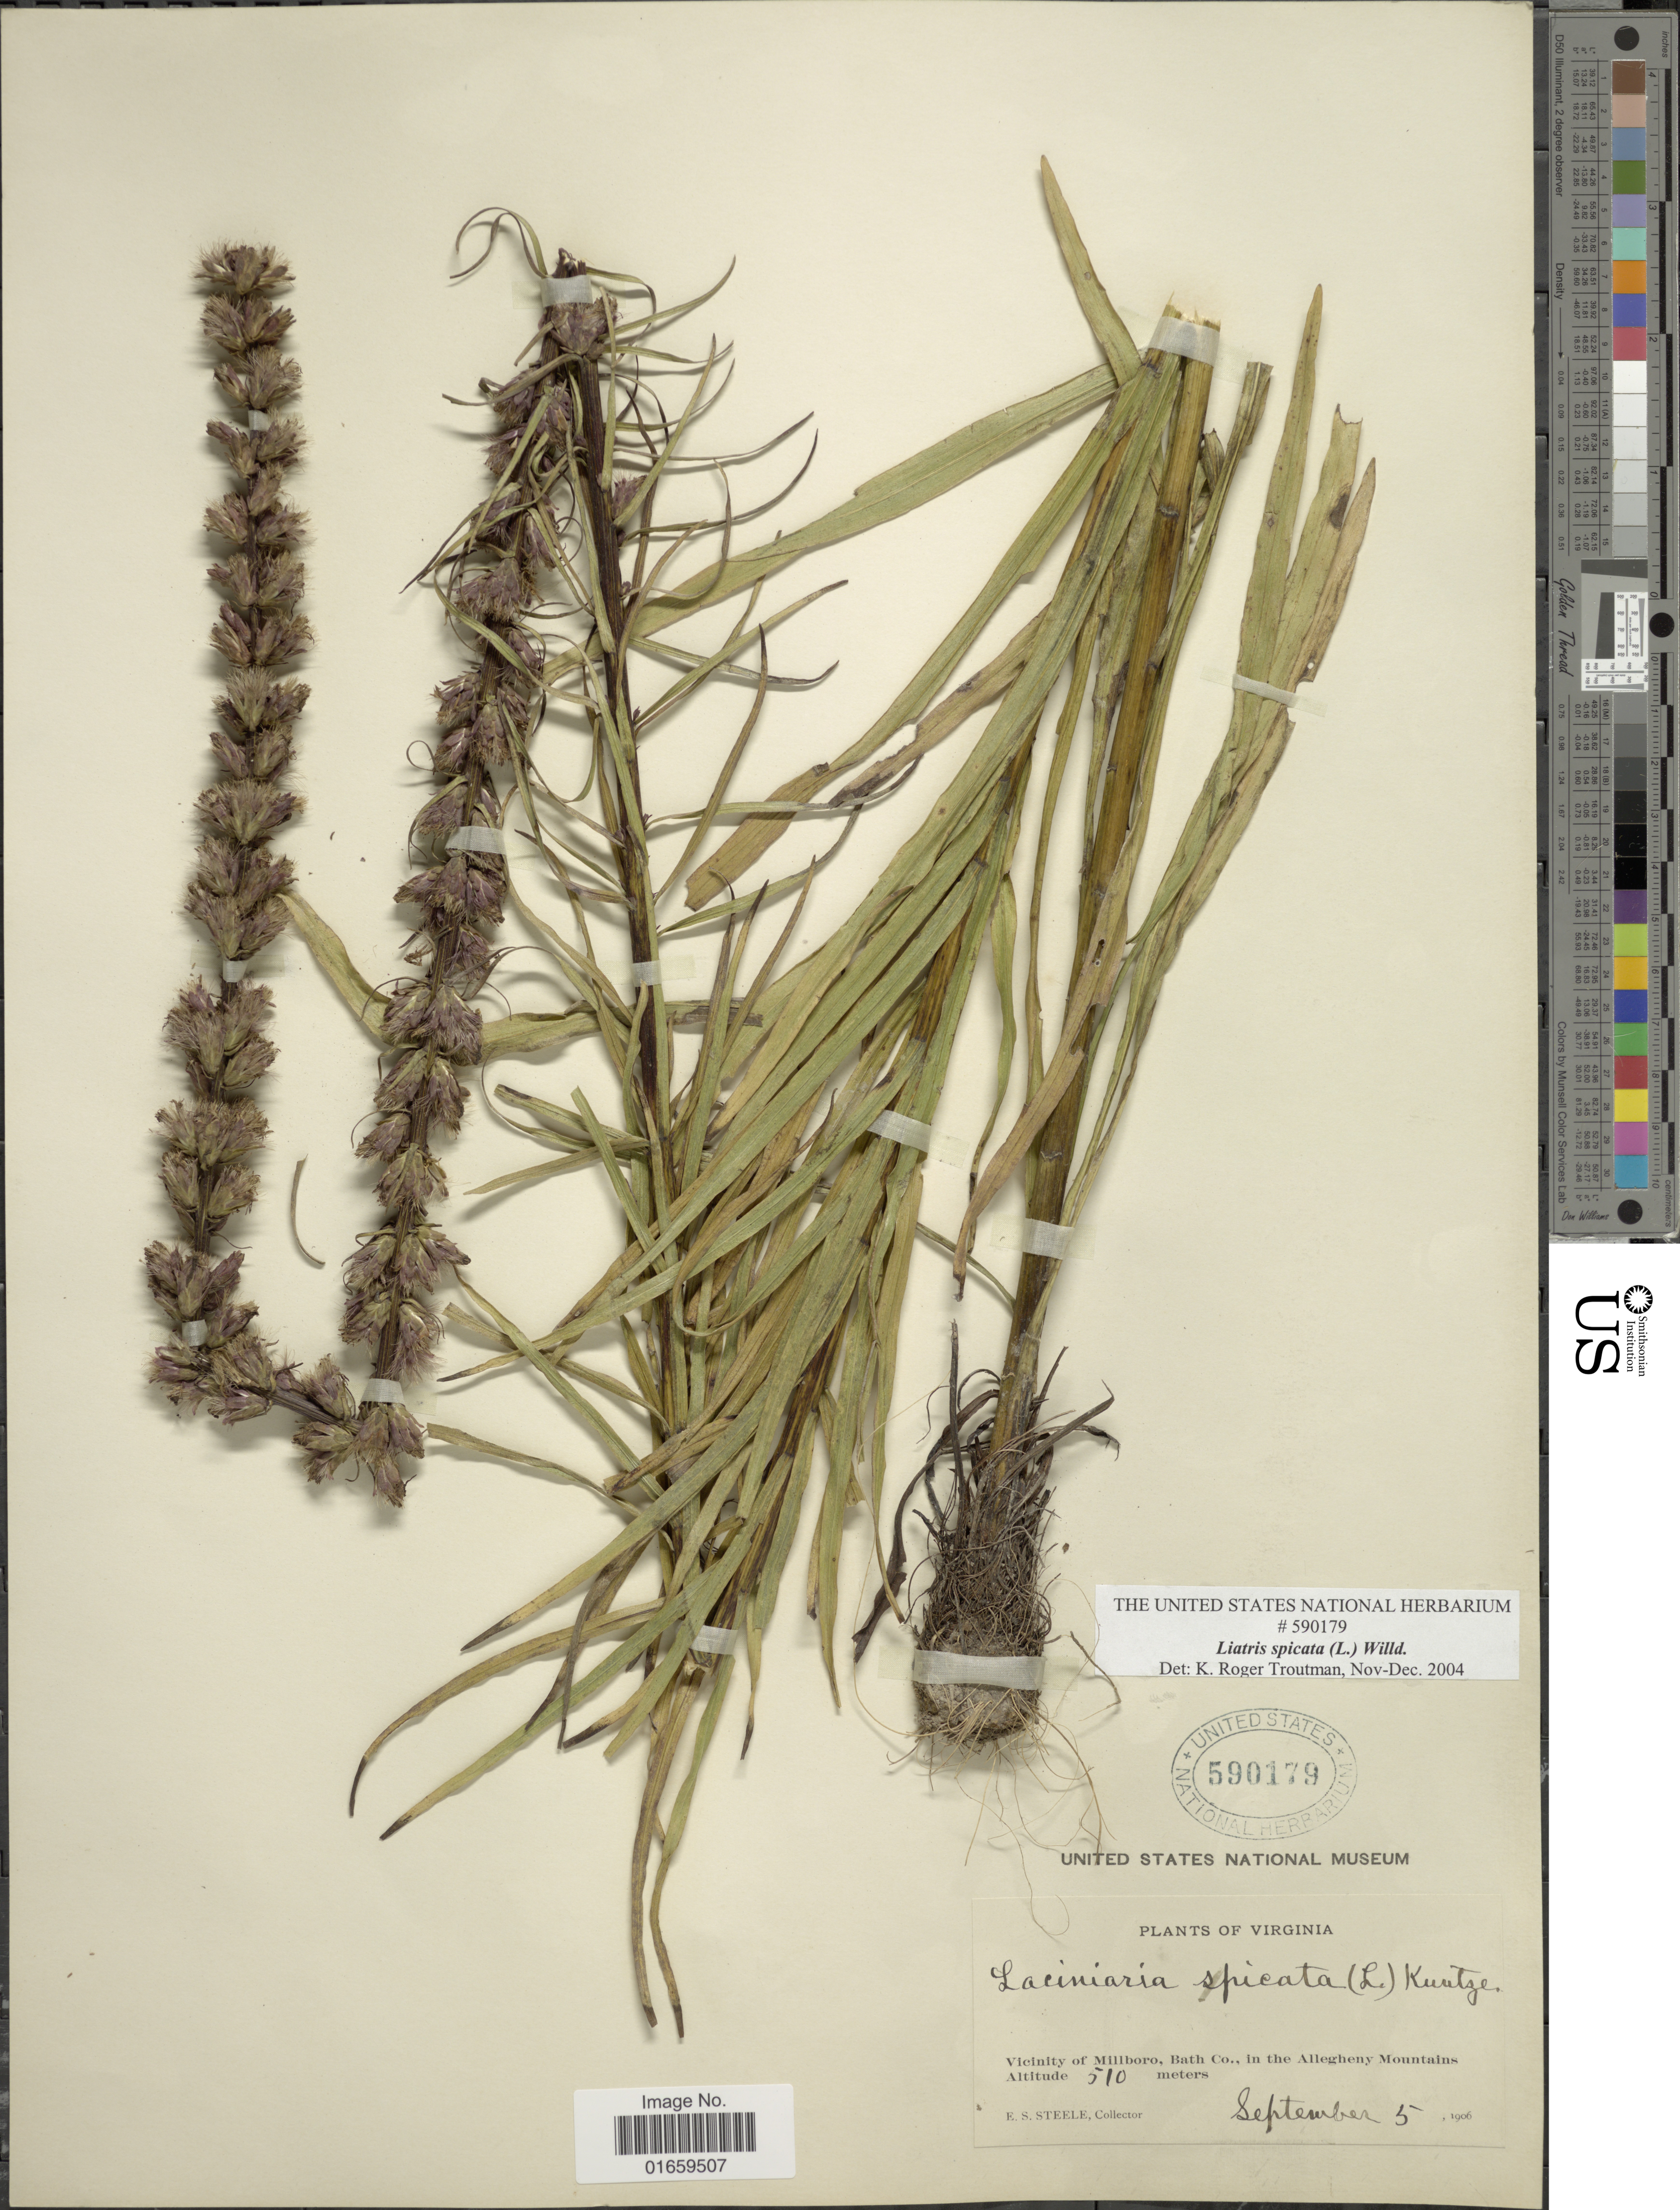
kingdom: Plantae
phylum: Tracheophyta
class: Magnoliopsida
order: Asterales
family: Asteraceae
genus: Liatris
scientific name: Liatris spicata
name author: (L.) Willd.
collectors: E. Steele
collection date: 1906-09-05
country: United States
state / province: Virginia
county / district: Bath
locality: Vicinity of Millboro, Bath Co., in the Allegheny Mountains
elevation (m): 510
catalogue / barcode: US 590179